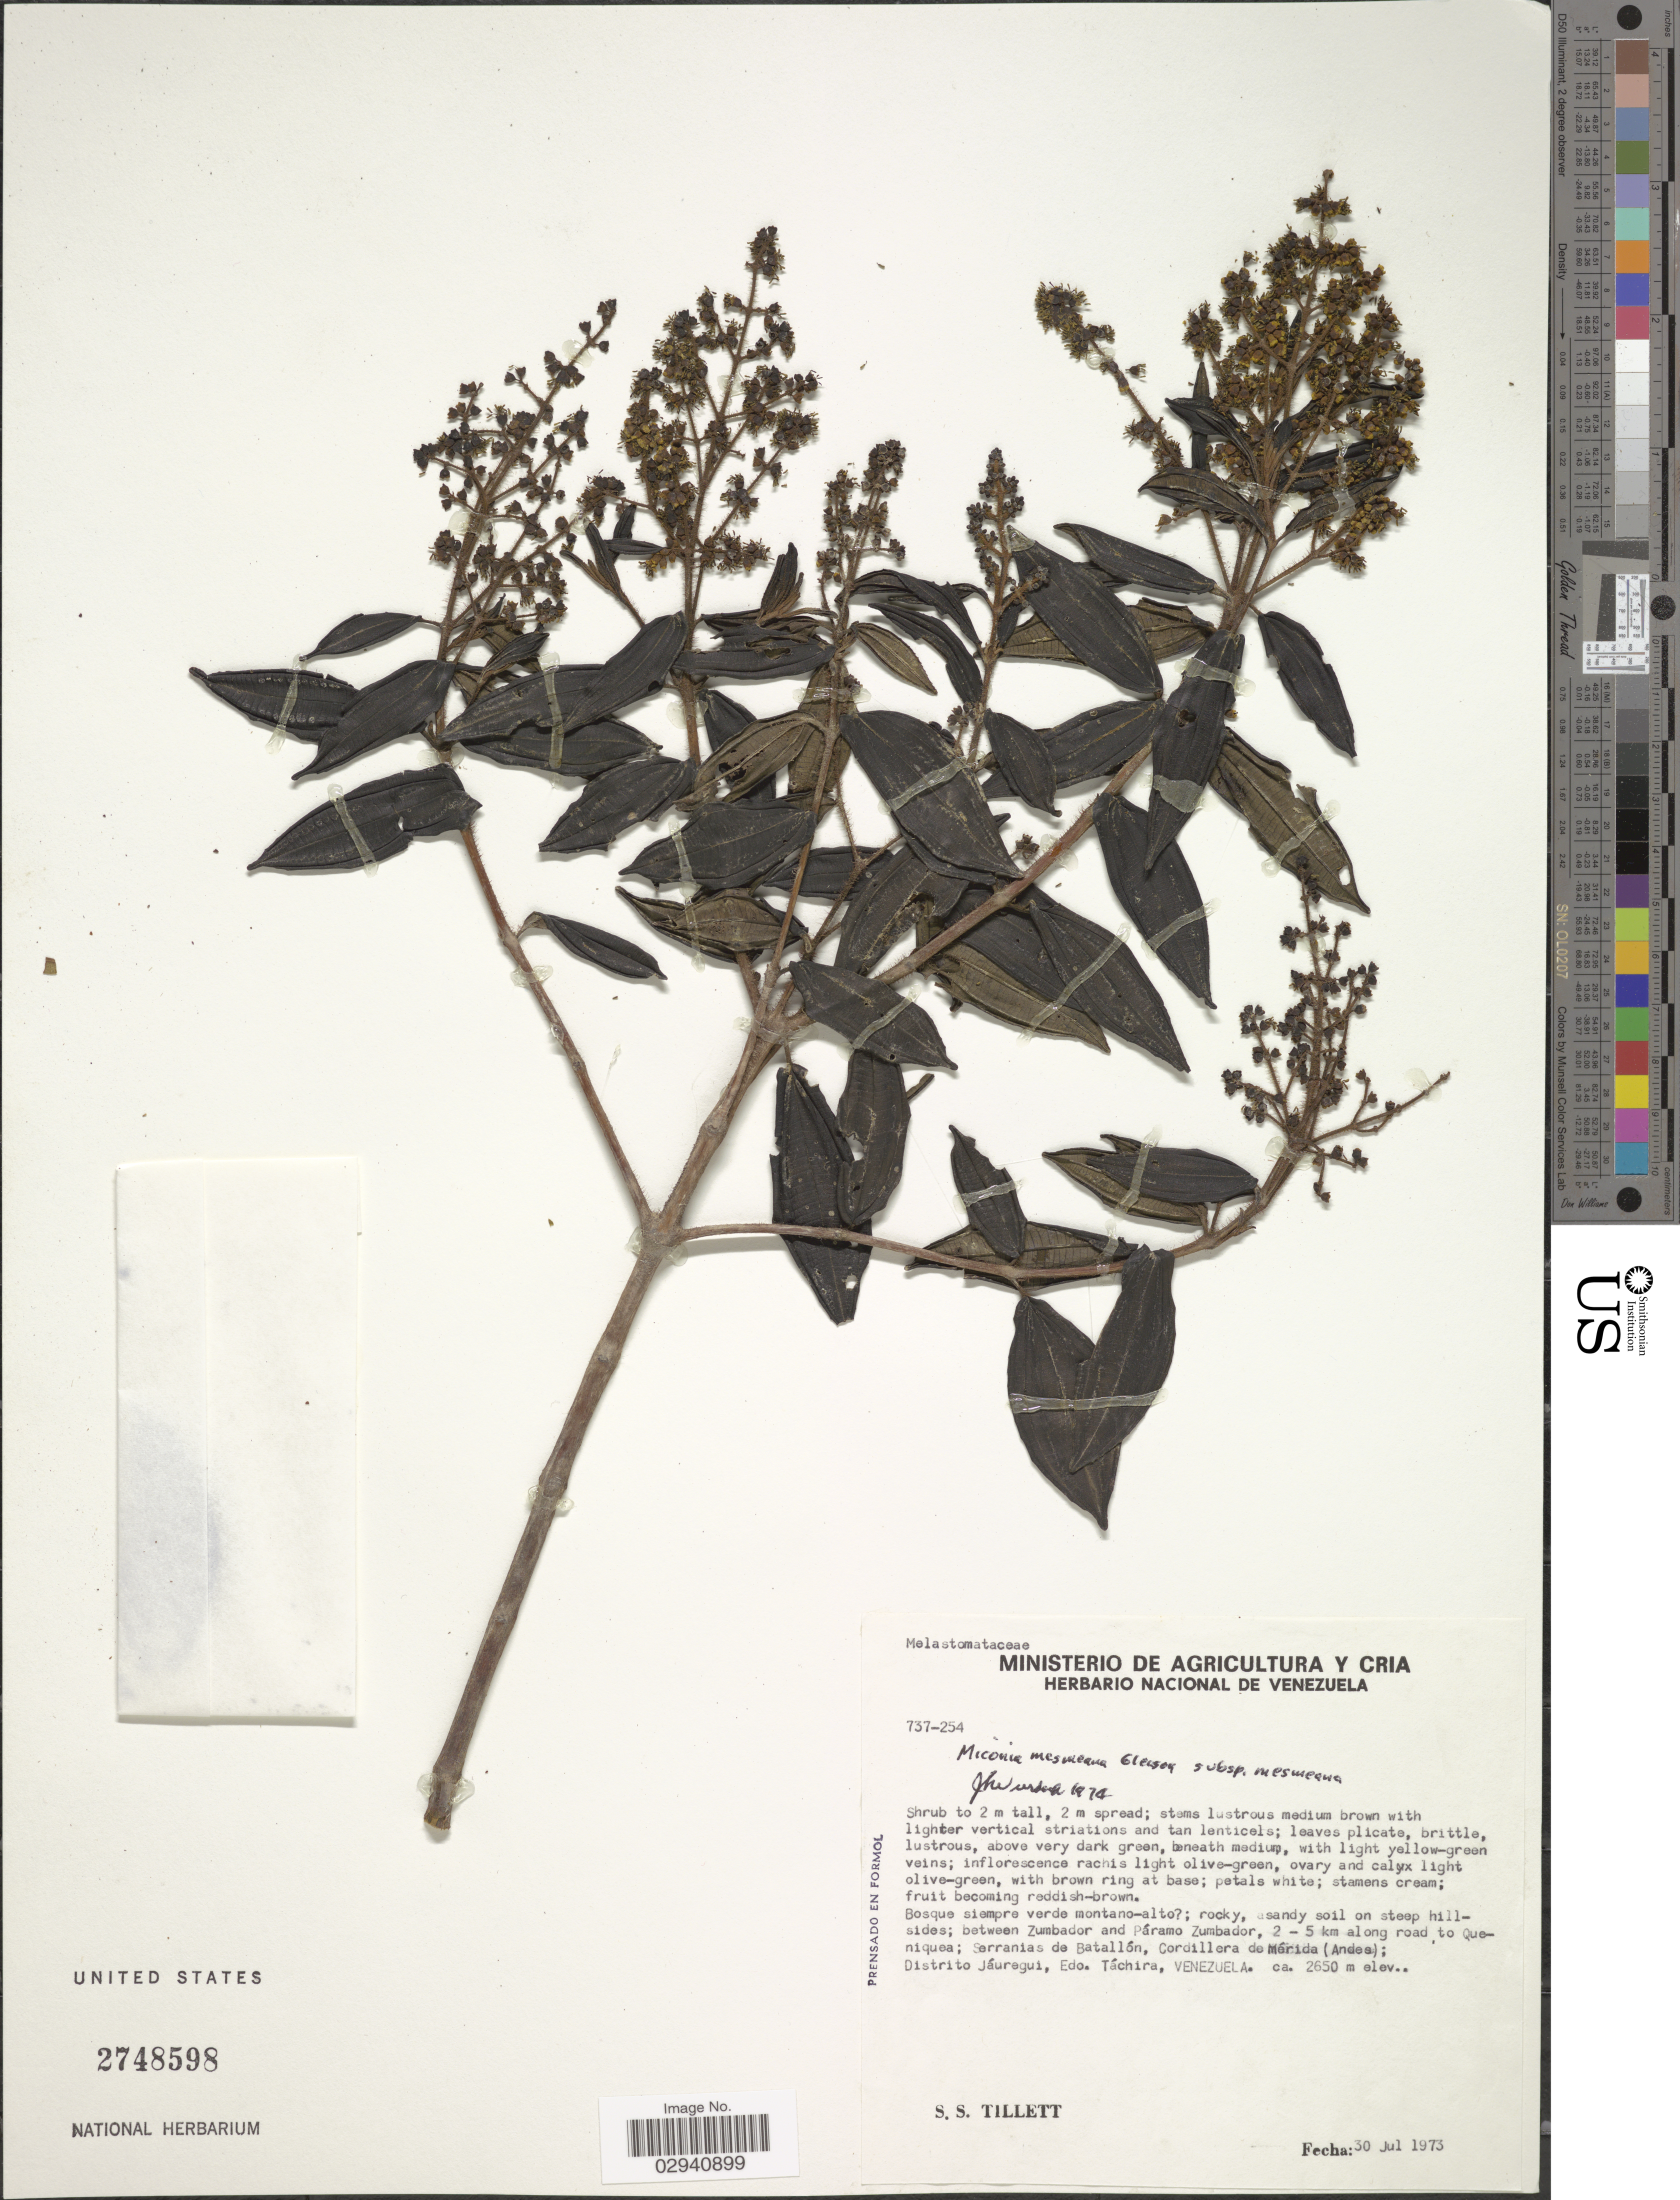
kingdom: Plantae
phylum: Tracheophyta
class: Magnoliopsida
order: Myrtales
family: Melastomataceae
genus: Miconia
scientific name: Miconia mesmeana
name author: Gleason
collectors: S. S. Tillett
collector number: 737-254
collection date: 1973-07-30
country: Venezuela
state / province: Tachira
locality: Between Zumbador and Páramo Zumbador, 2 - 5 km along road to Queniquea; Serranias de Batallón, Cordillera de Mérida (Andes); Distrito Jáuregui.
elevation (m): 2650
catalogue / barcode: US 2748598